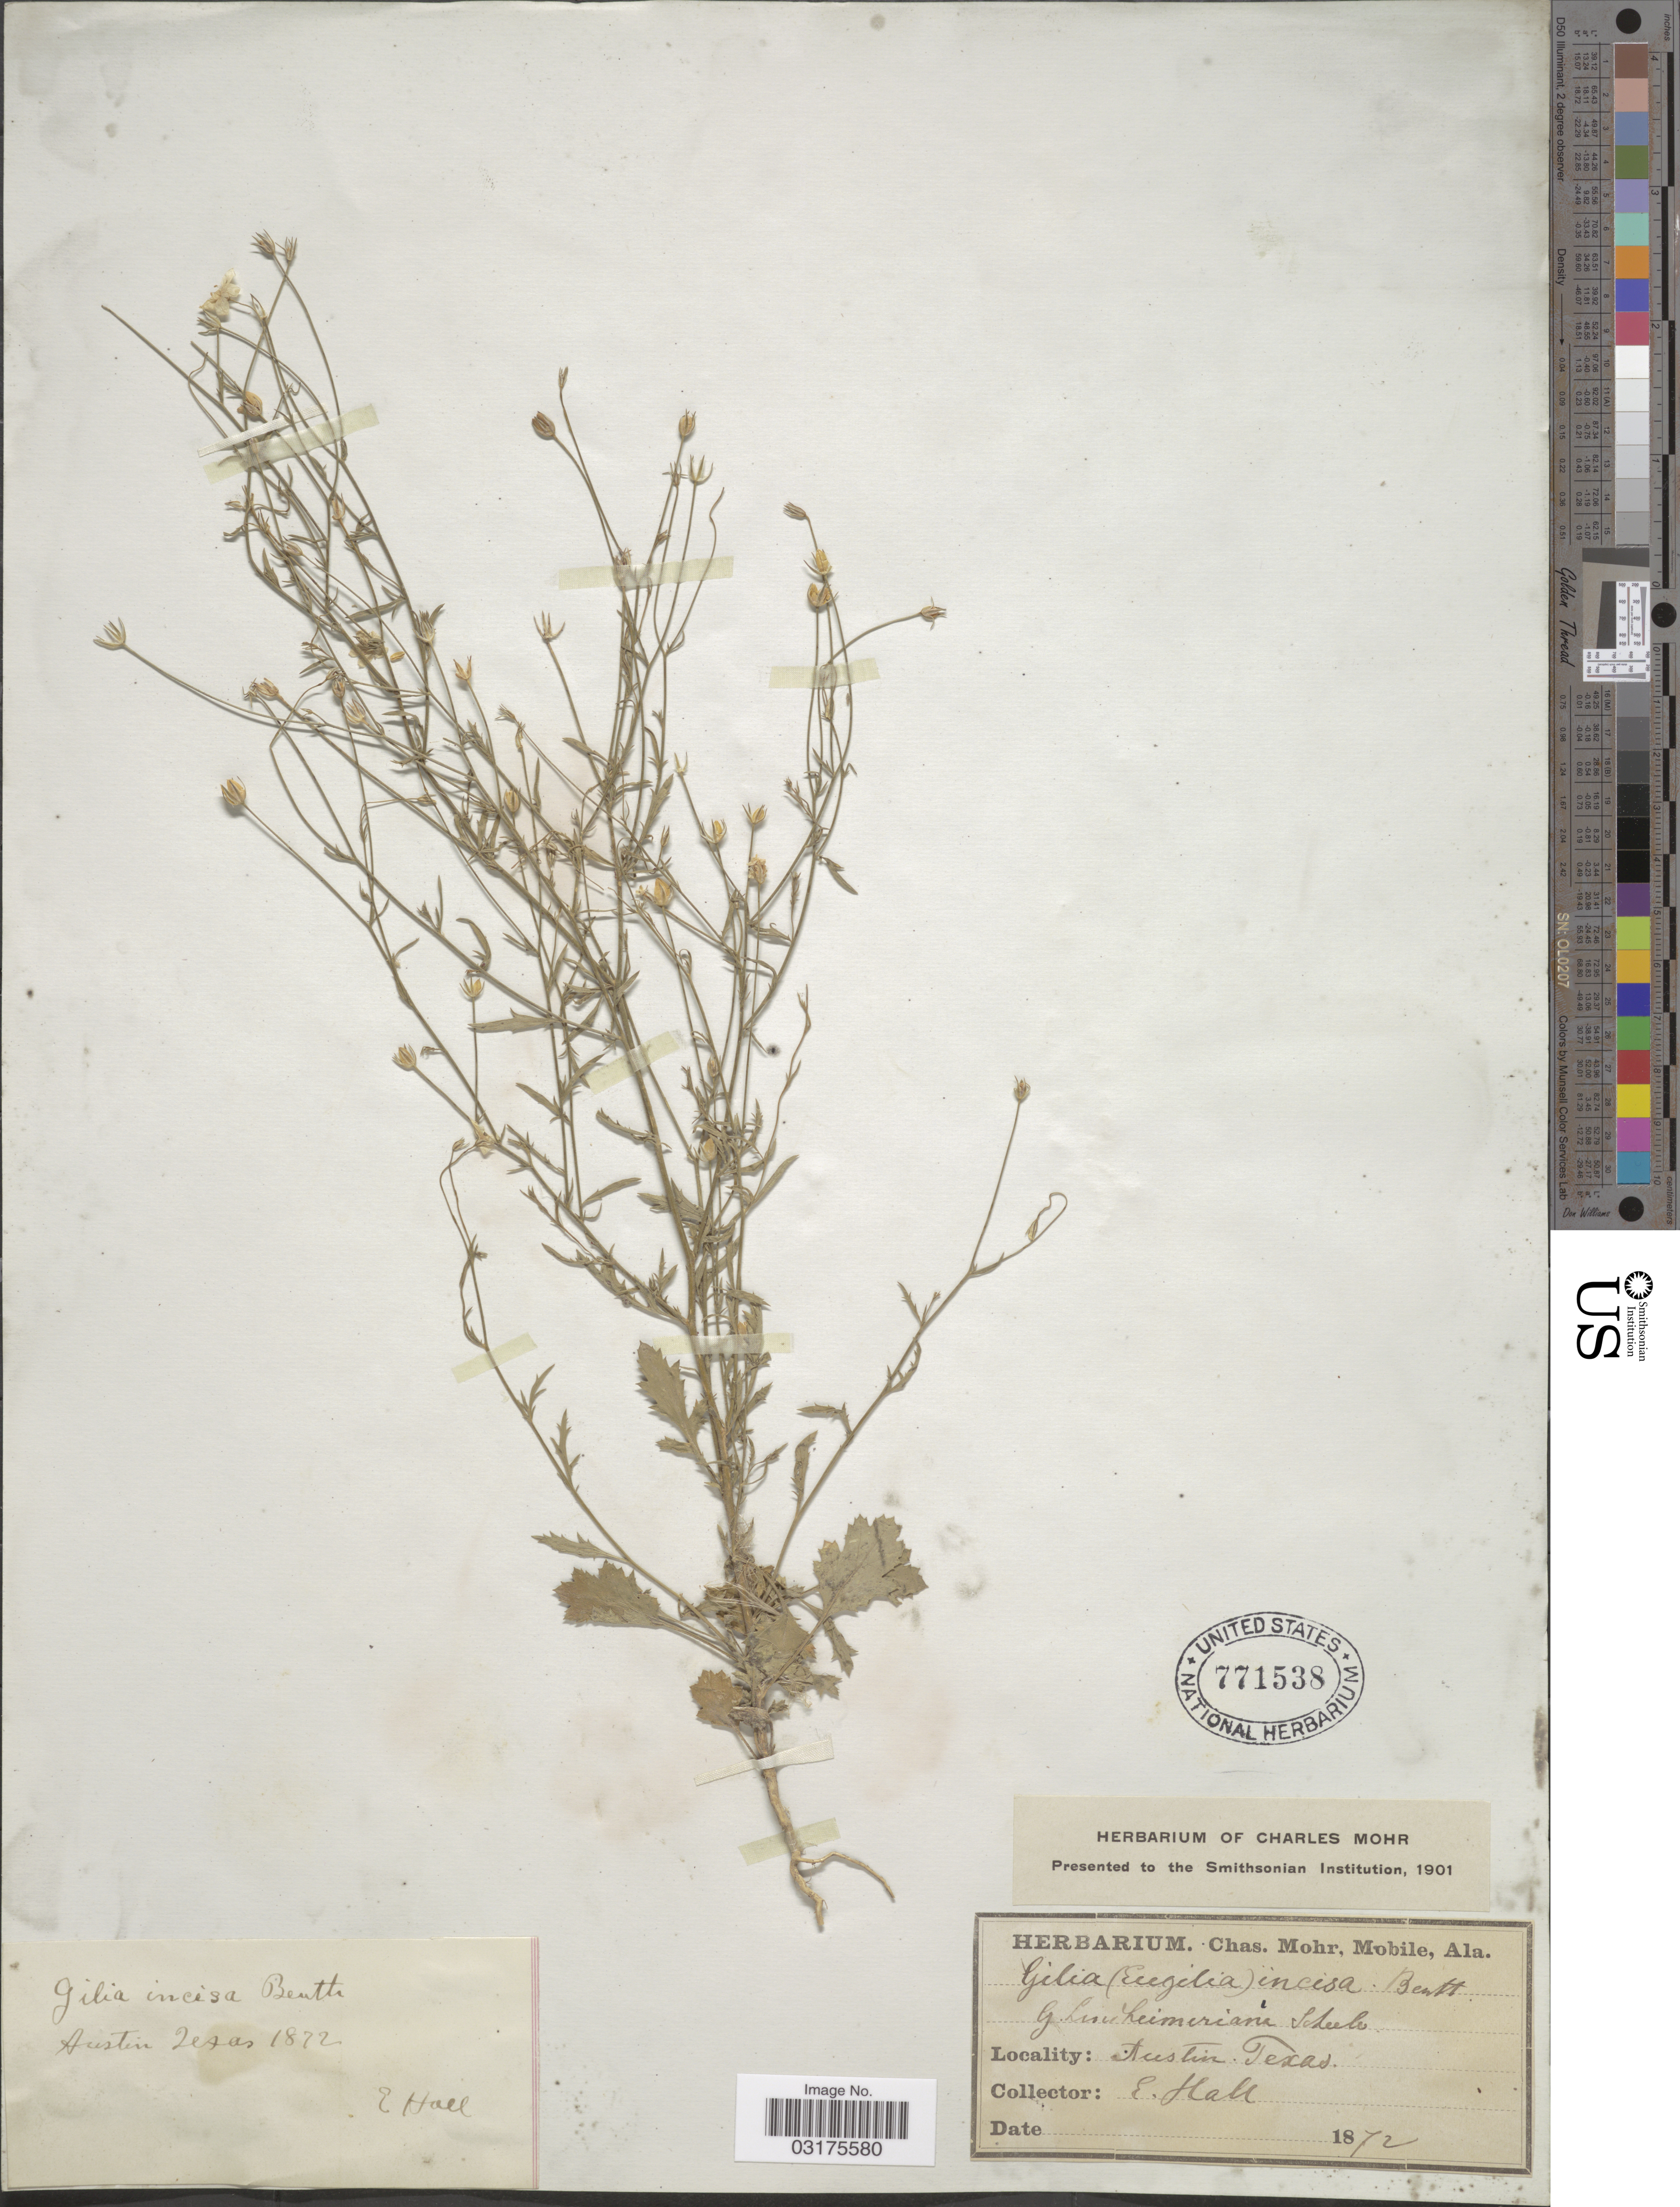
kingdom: Plantae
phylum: Tracheophyta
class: Magnoliopsida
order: Ericales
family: Polemoniaceae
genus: Giliastrum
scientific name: Giliastrum incisum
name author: (Benth.) J.M. Porter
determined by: Strong, Mark T., (BOT), Smithsonian Institution - National Museum of Natural History (UNITED STATES)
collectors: E. Hall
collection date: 1872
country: United States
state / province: Texas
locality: Austin.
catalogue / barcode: US 771538